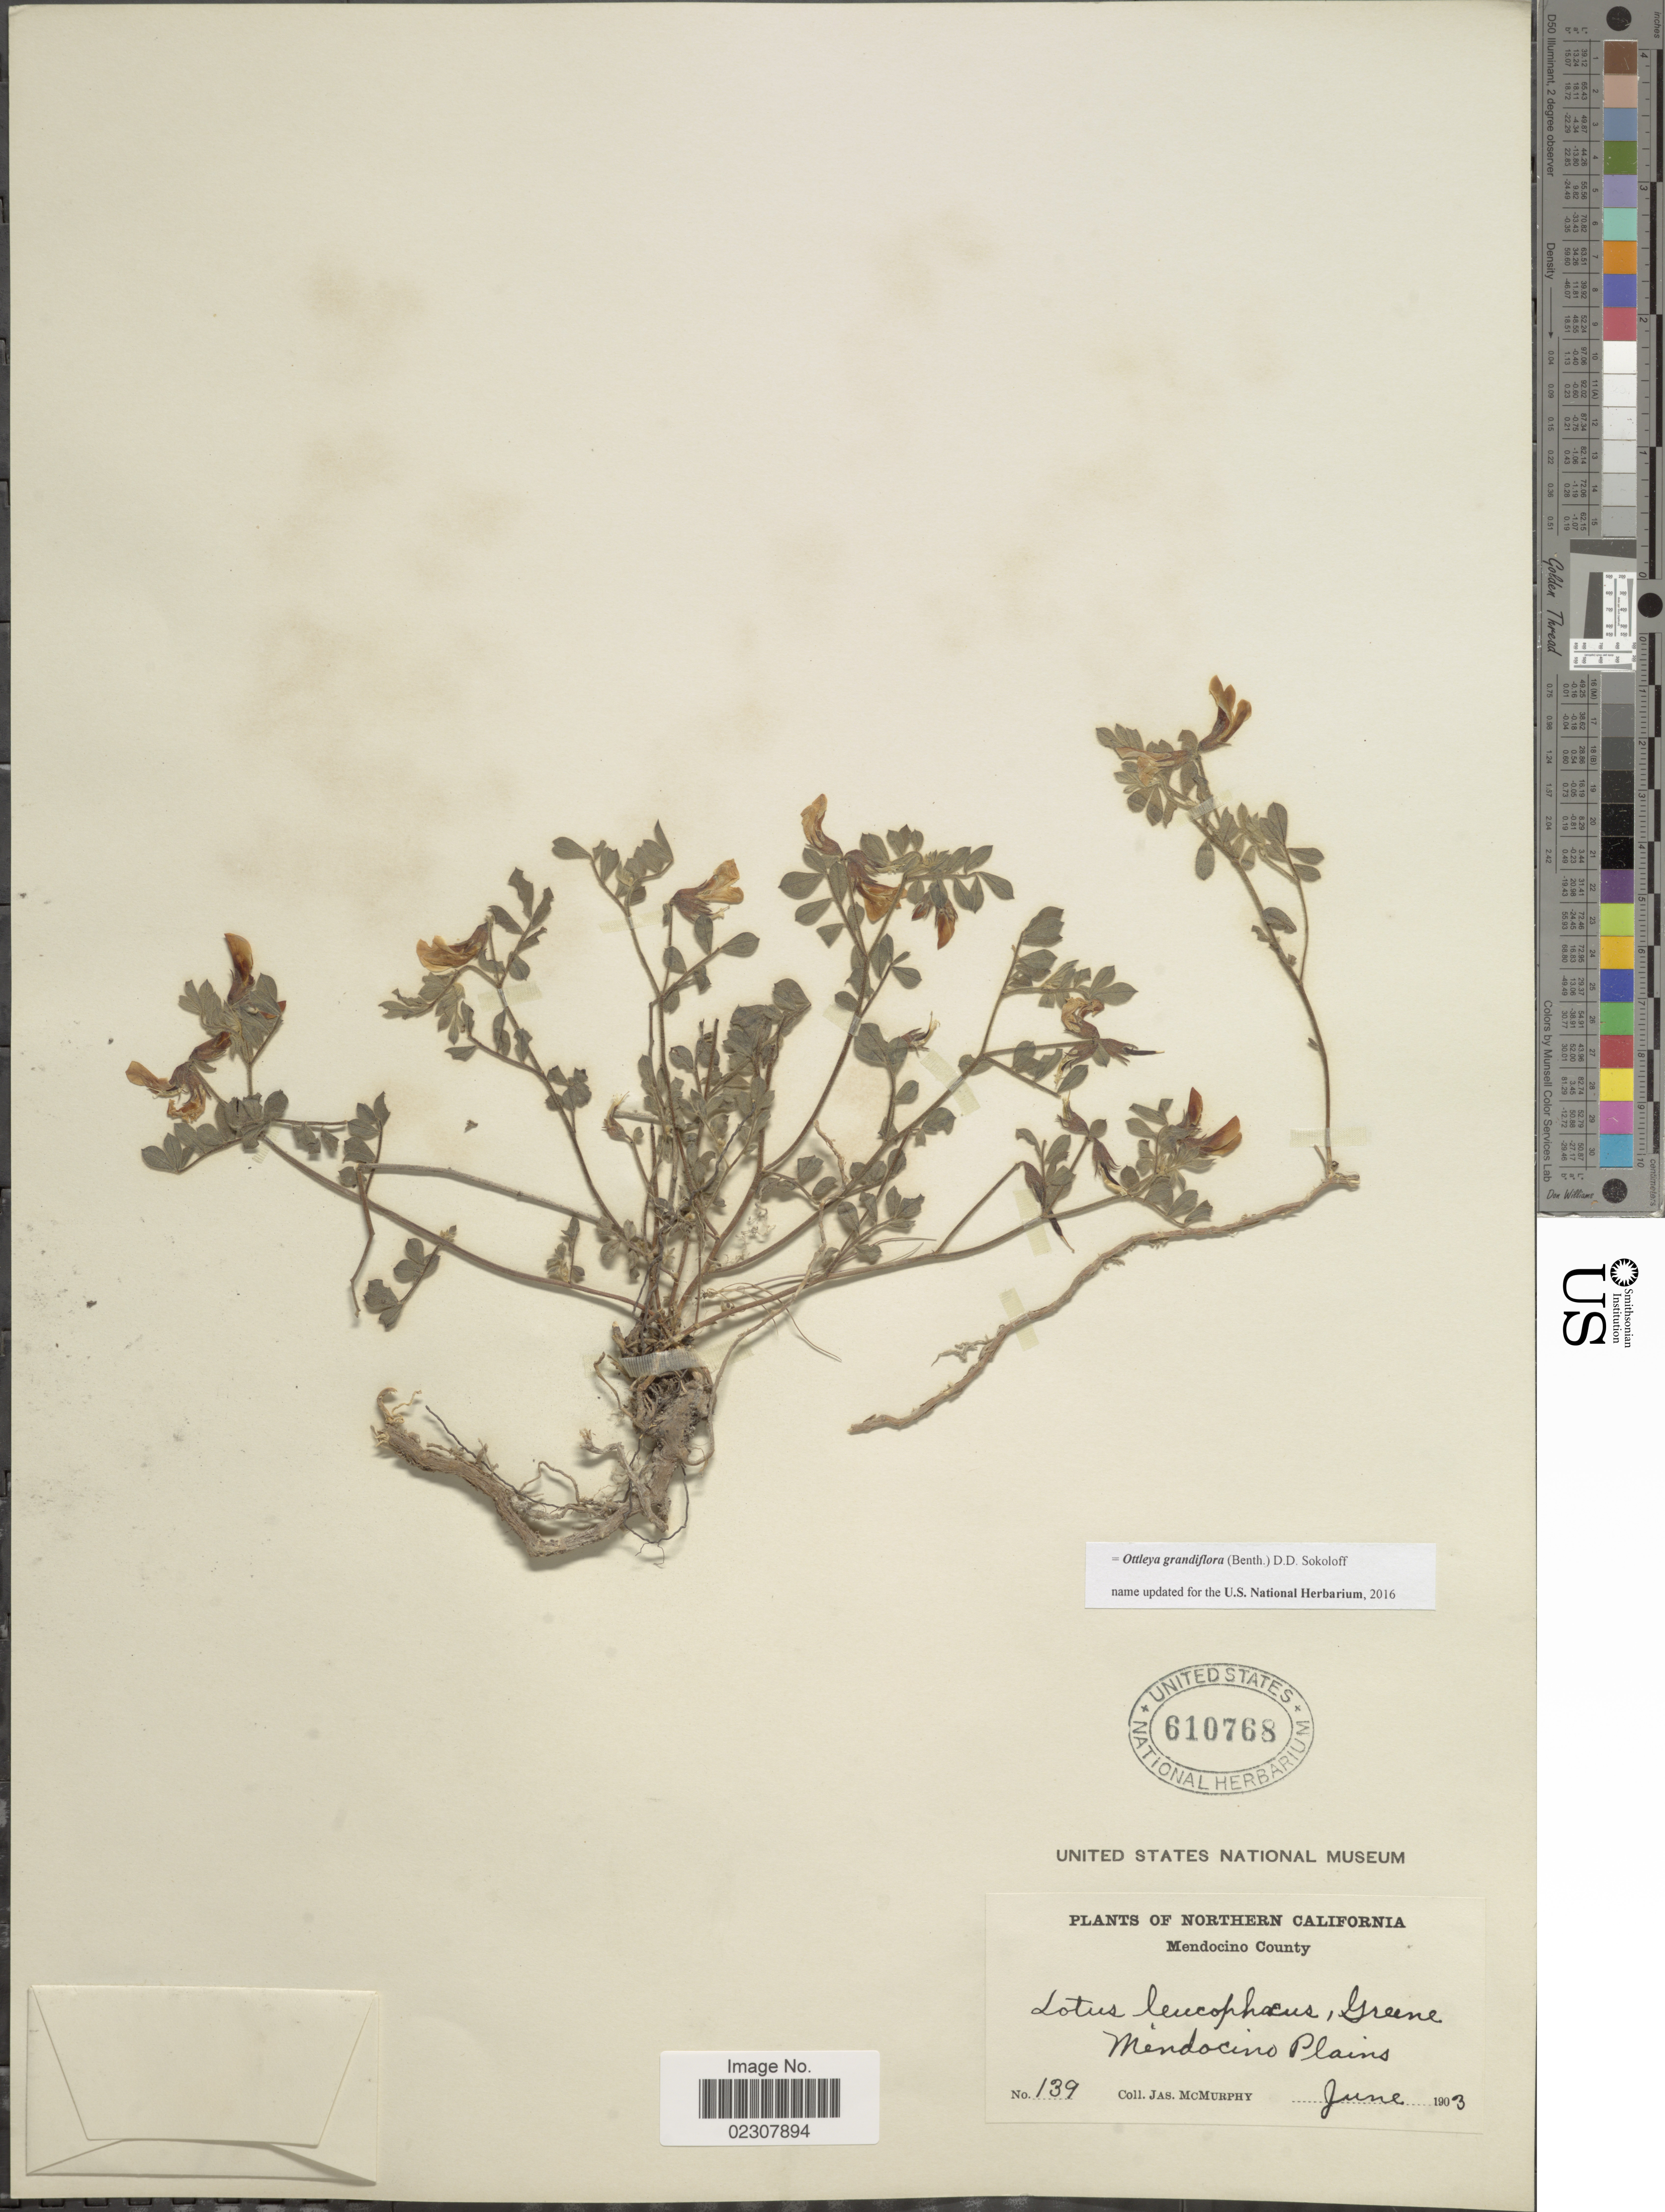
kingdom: Plantae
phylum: Tracheophyta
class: Magnoliopsida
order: Fabales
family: Fabaceae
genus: Ottleya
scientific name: Ottleya grandiflora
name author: (Benth.) D.D. Sokoloff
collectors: J. McMurphy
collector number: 139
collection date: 1903-06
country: United States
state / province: California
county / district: Mendocino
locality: Northern California, Mendocino County, Mendocino Plains.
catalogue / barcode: US 610768